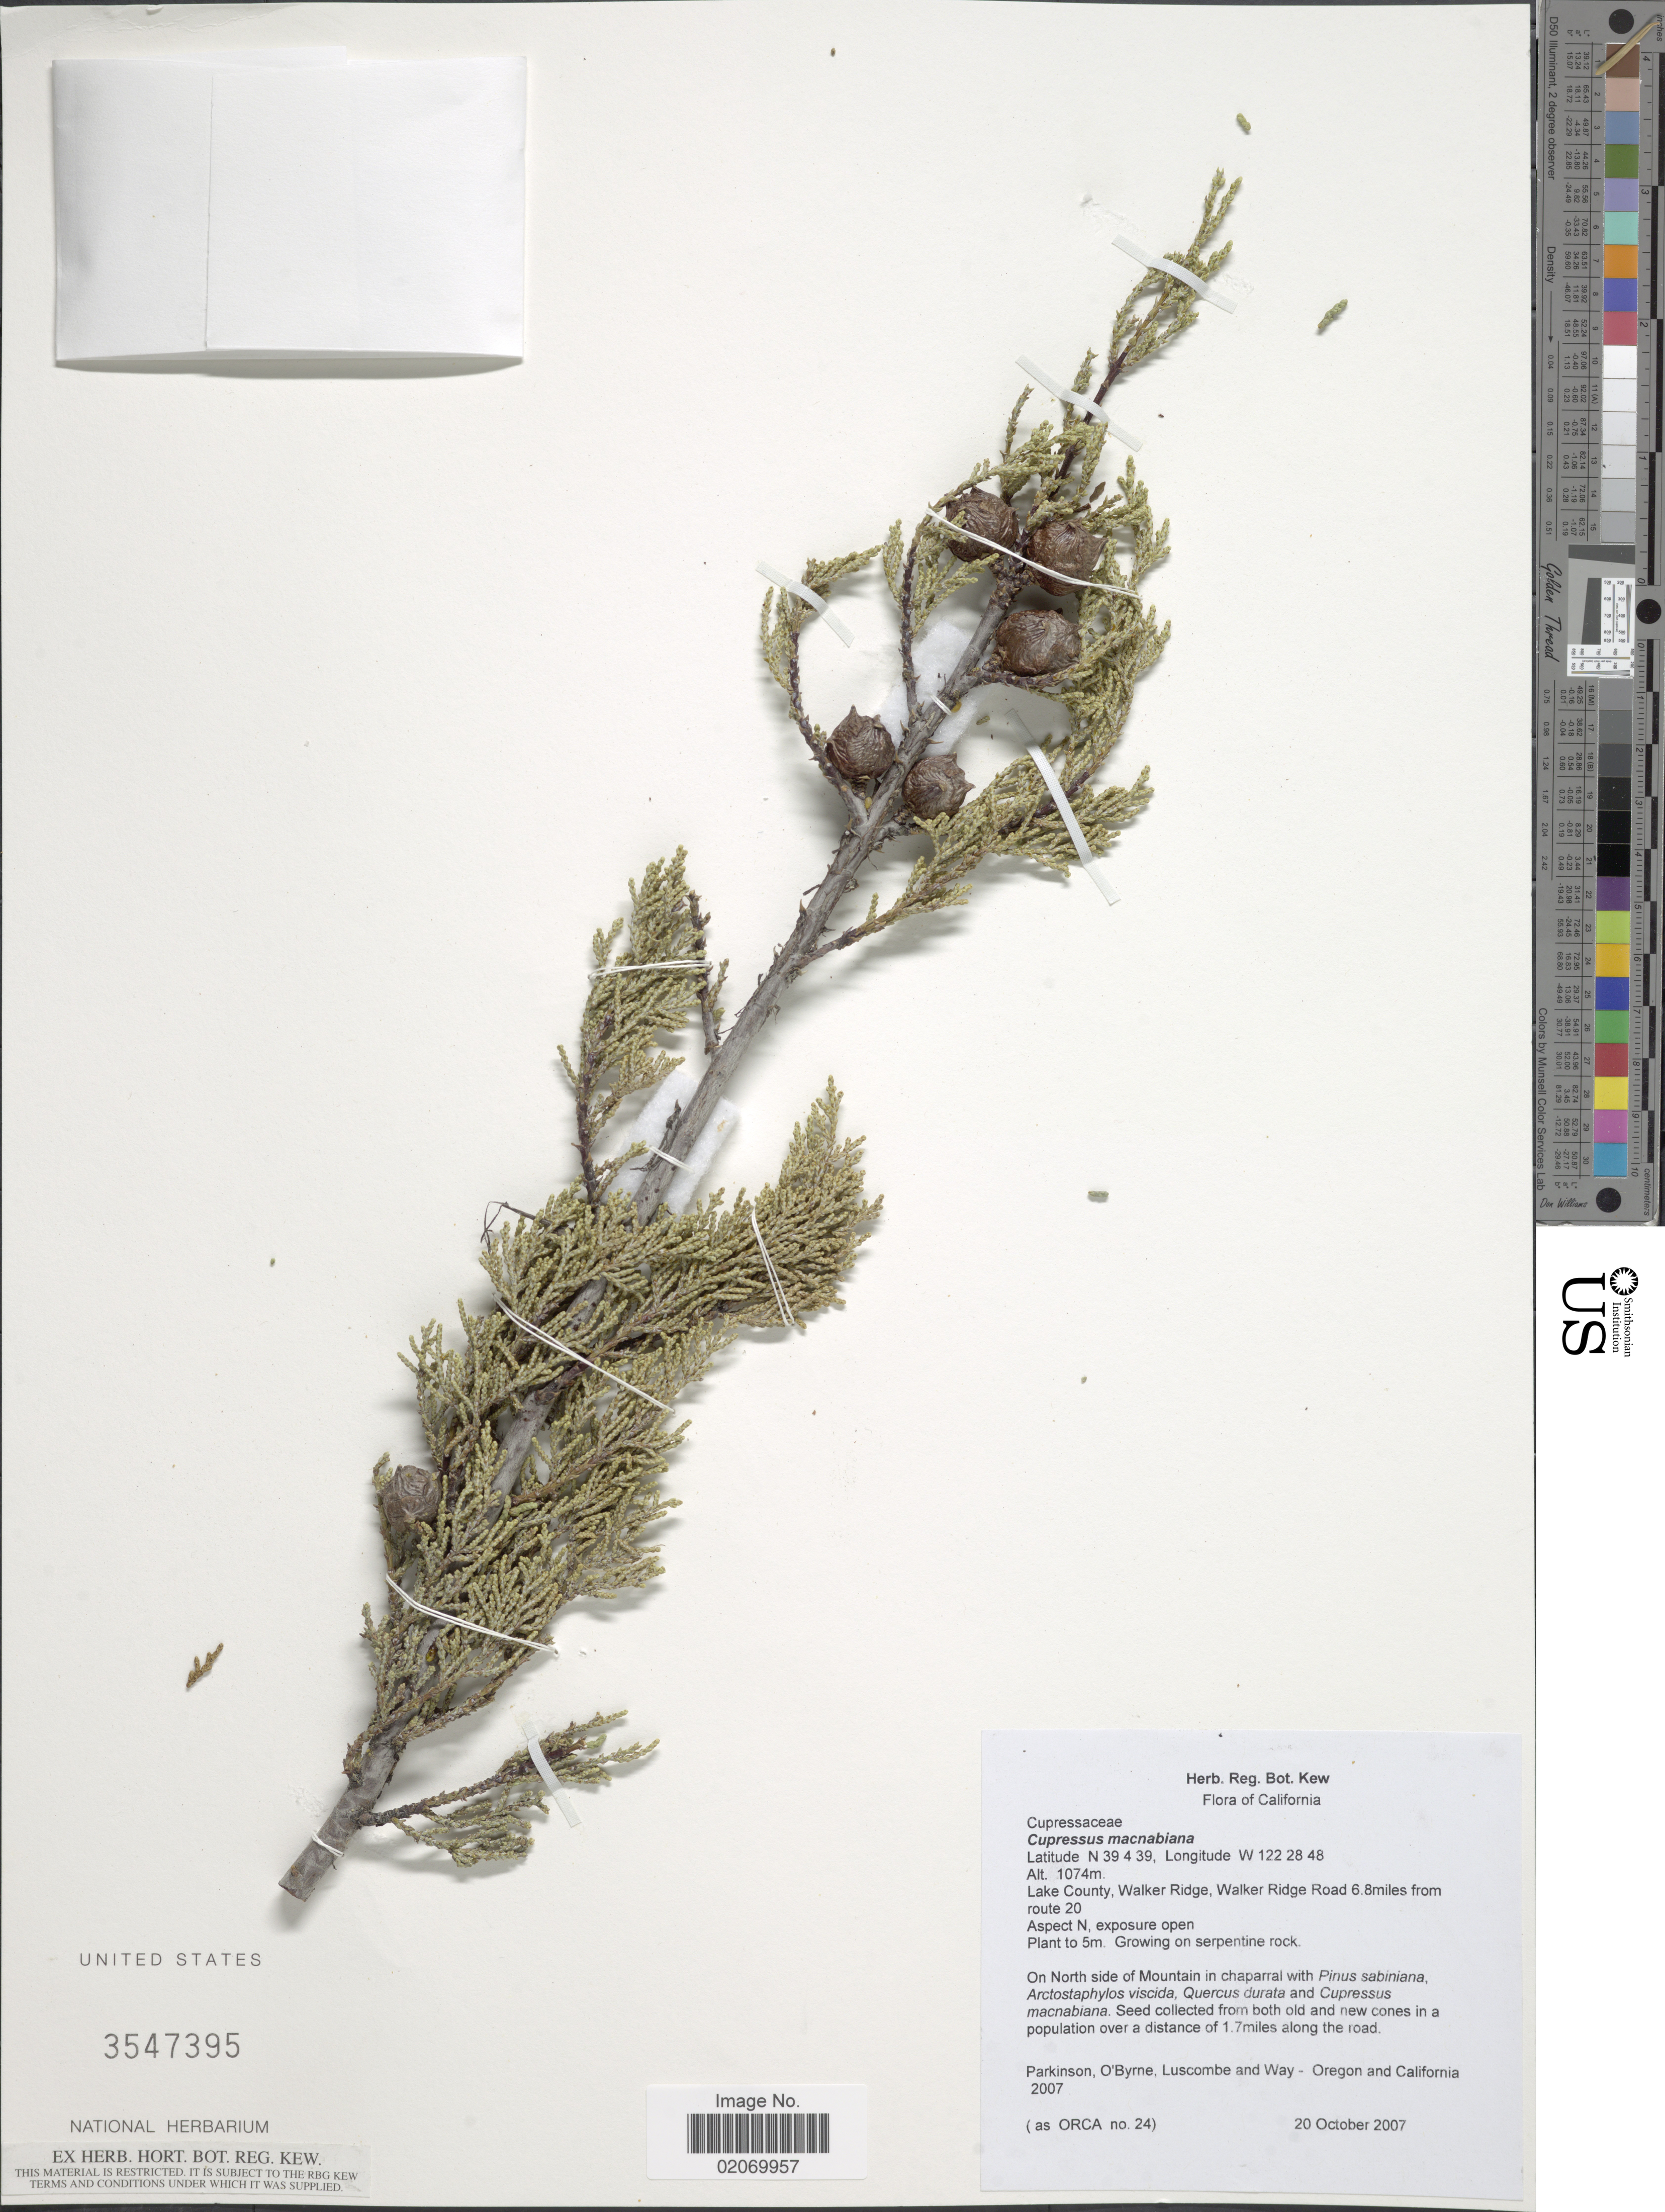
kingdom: Plantae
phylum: Tracheophyta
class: Pinopsida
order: Pinales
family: Cupressaceae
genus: Hesperocyparis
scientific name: Hesperocyparis macnabiana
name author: (A. Murray) Bartel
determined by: (US) Smithsonian Institution - National Museum of Natural History - Department of Botany (UNITED STATES)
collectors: Parkinson, --, O'Byrne, Luscombe & -. Way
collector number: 24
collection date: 2007-10-20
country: United States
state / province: California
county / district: Lake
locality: Lake County, Walker Ridge, Walker Ridge Road 6.8 miles from route 20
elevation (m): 1074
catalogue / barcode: US 3547395